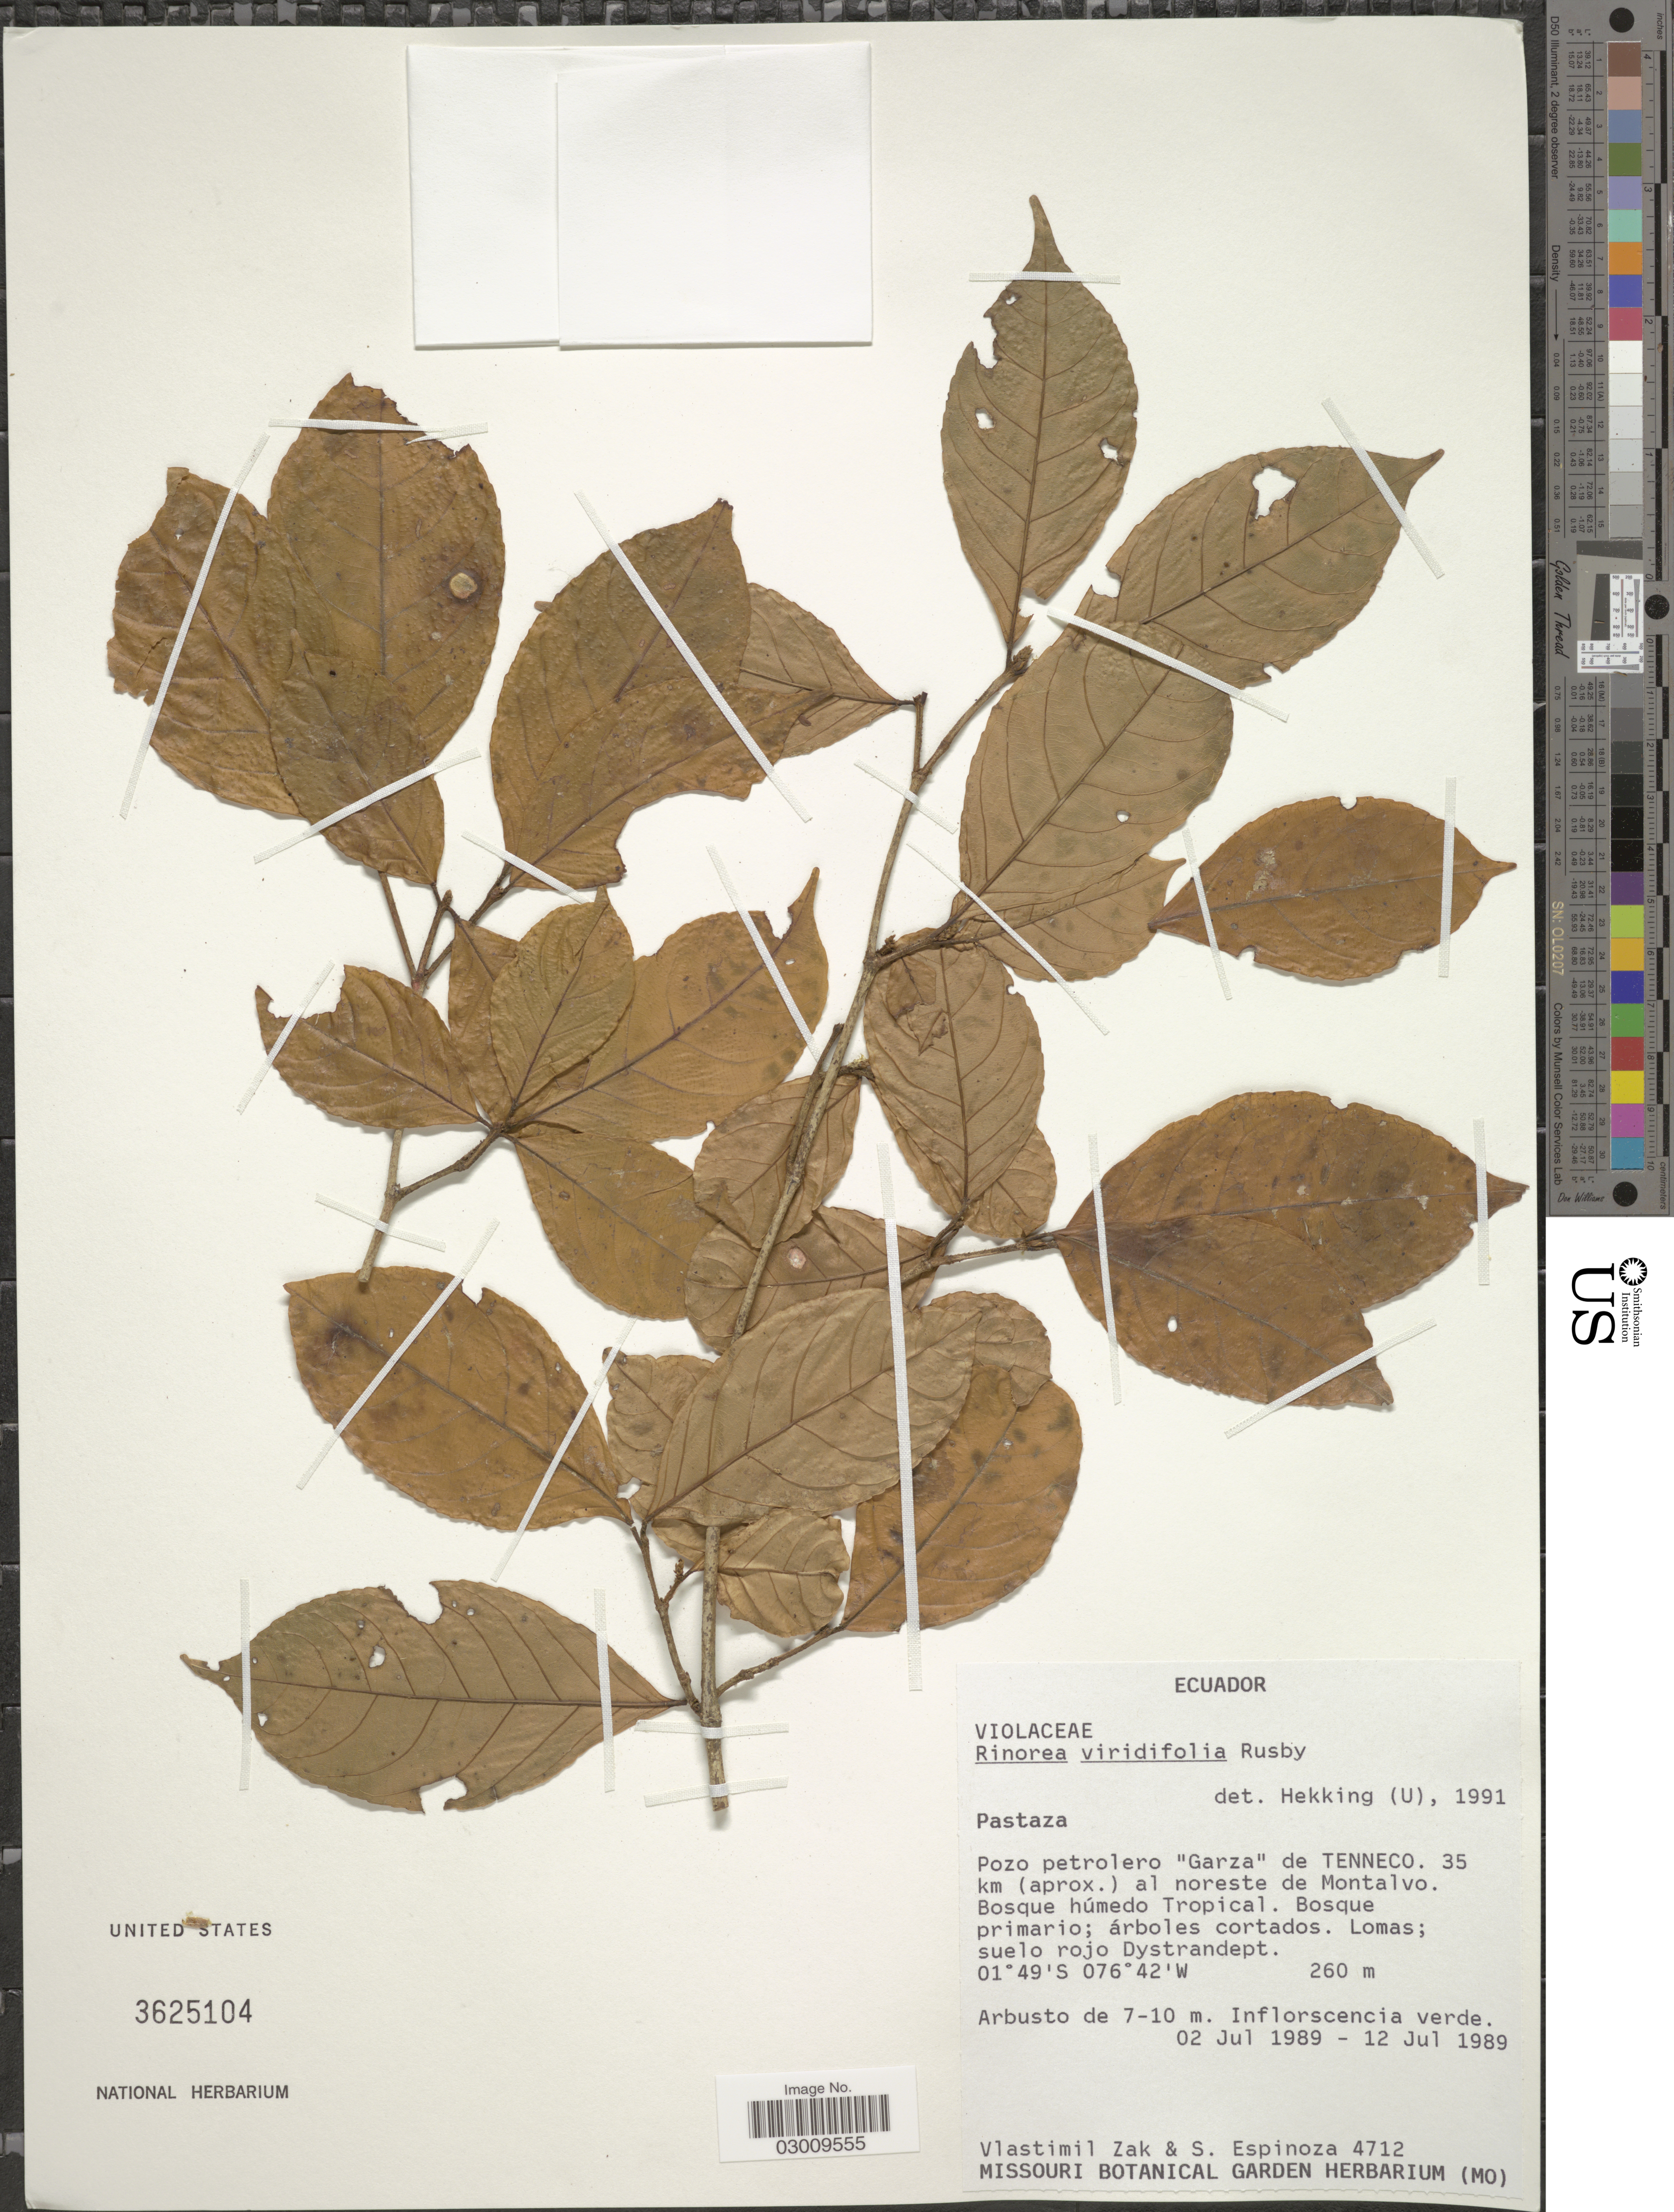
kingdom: Plantae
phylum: Tracheophyta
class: Magnoliopsida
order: Malpighiales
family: Violaceae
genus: Rinorea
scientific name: Rinorea viridifolia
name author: Rusby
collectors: V. Zak & S. Espinoza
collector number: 4712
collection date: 1989-07-02/1989-07-12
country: Ecuador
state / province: Pastaza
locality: Pozo petrolero "Garza" de TENNECO. 35 km (approx.) al noroeste de Montalvo.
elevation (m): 260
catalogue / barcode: US 3625104